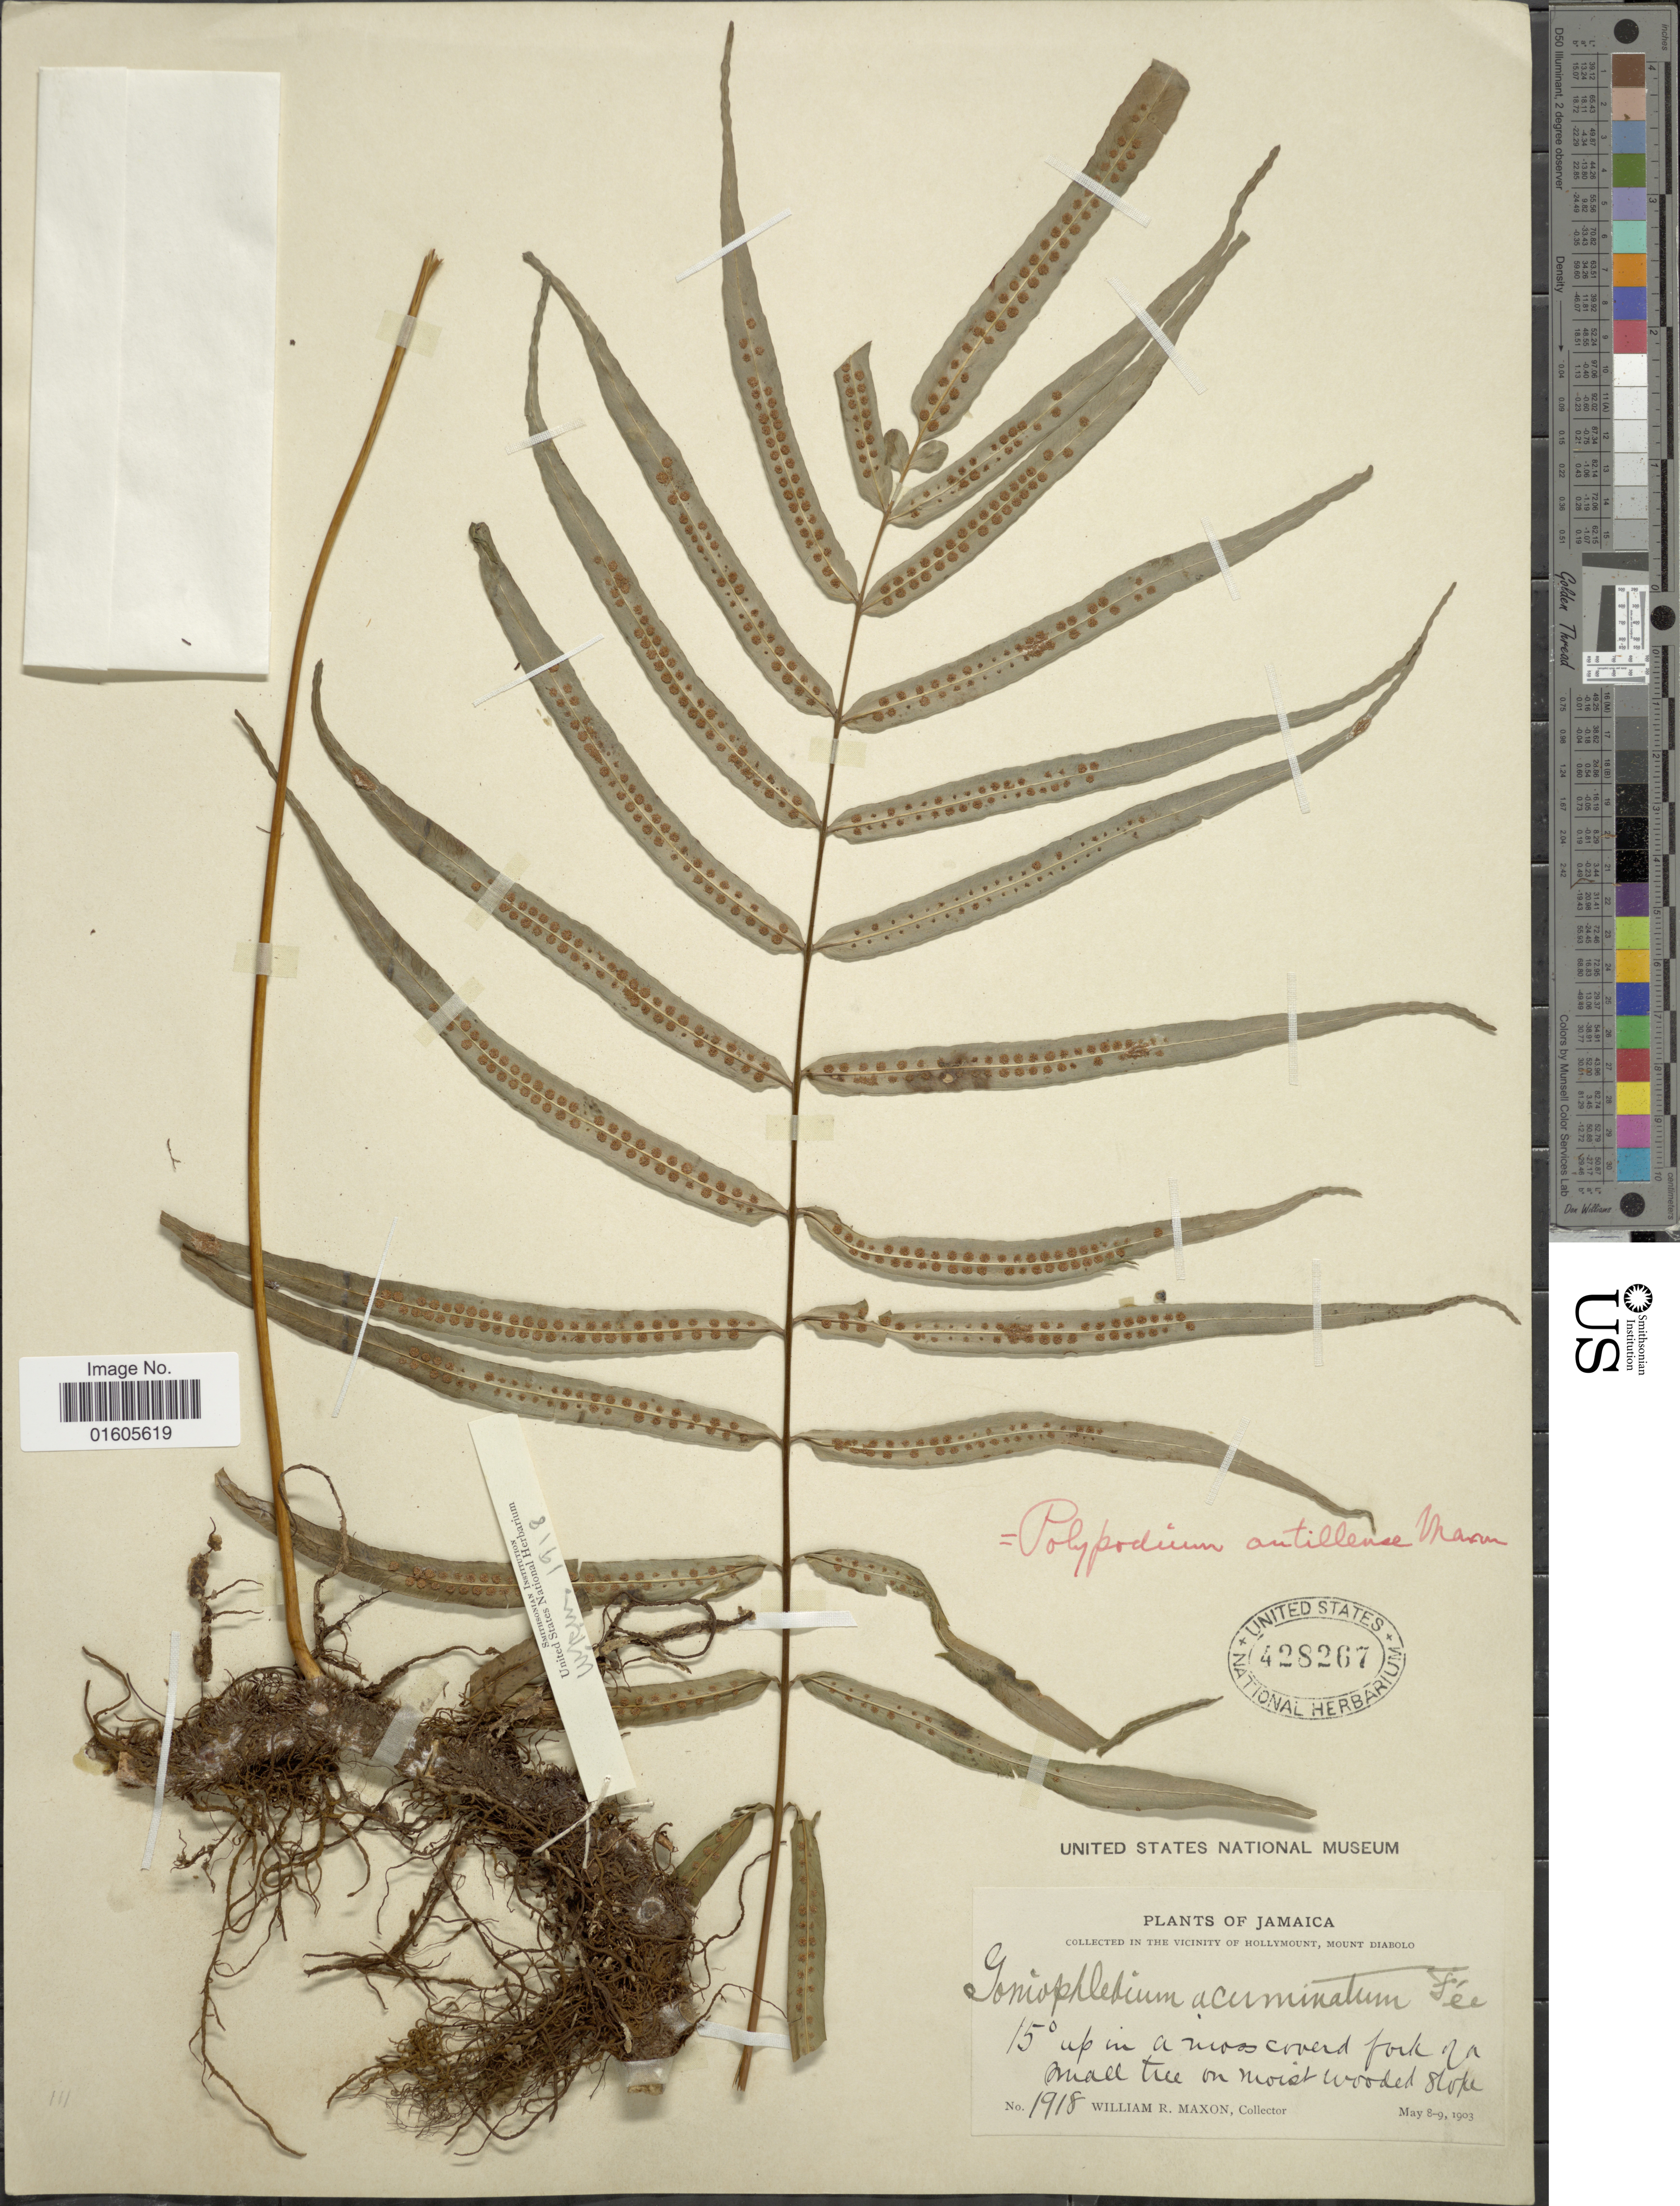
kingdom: Plantae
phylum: Tracheophyta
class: Polypodiopsida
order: Polypodiales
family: Polypodiaceae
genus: Serpocaulon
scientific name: Serpocaulon acuminatum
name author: (Fée) Christenh.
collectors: W. R. Maxon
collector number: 1918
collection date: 1903-05-08/1903-05-09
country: Jamaica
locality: In the vicinity of Hollymount, Mount Diabolo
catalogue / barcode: US 428267